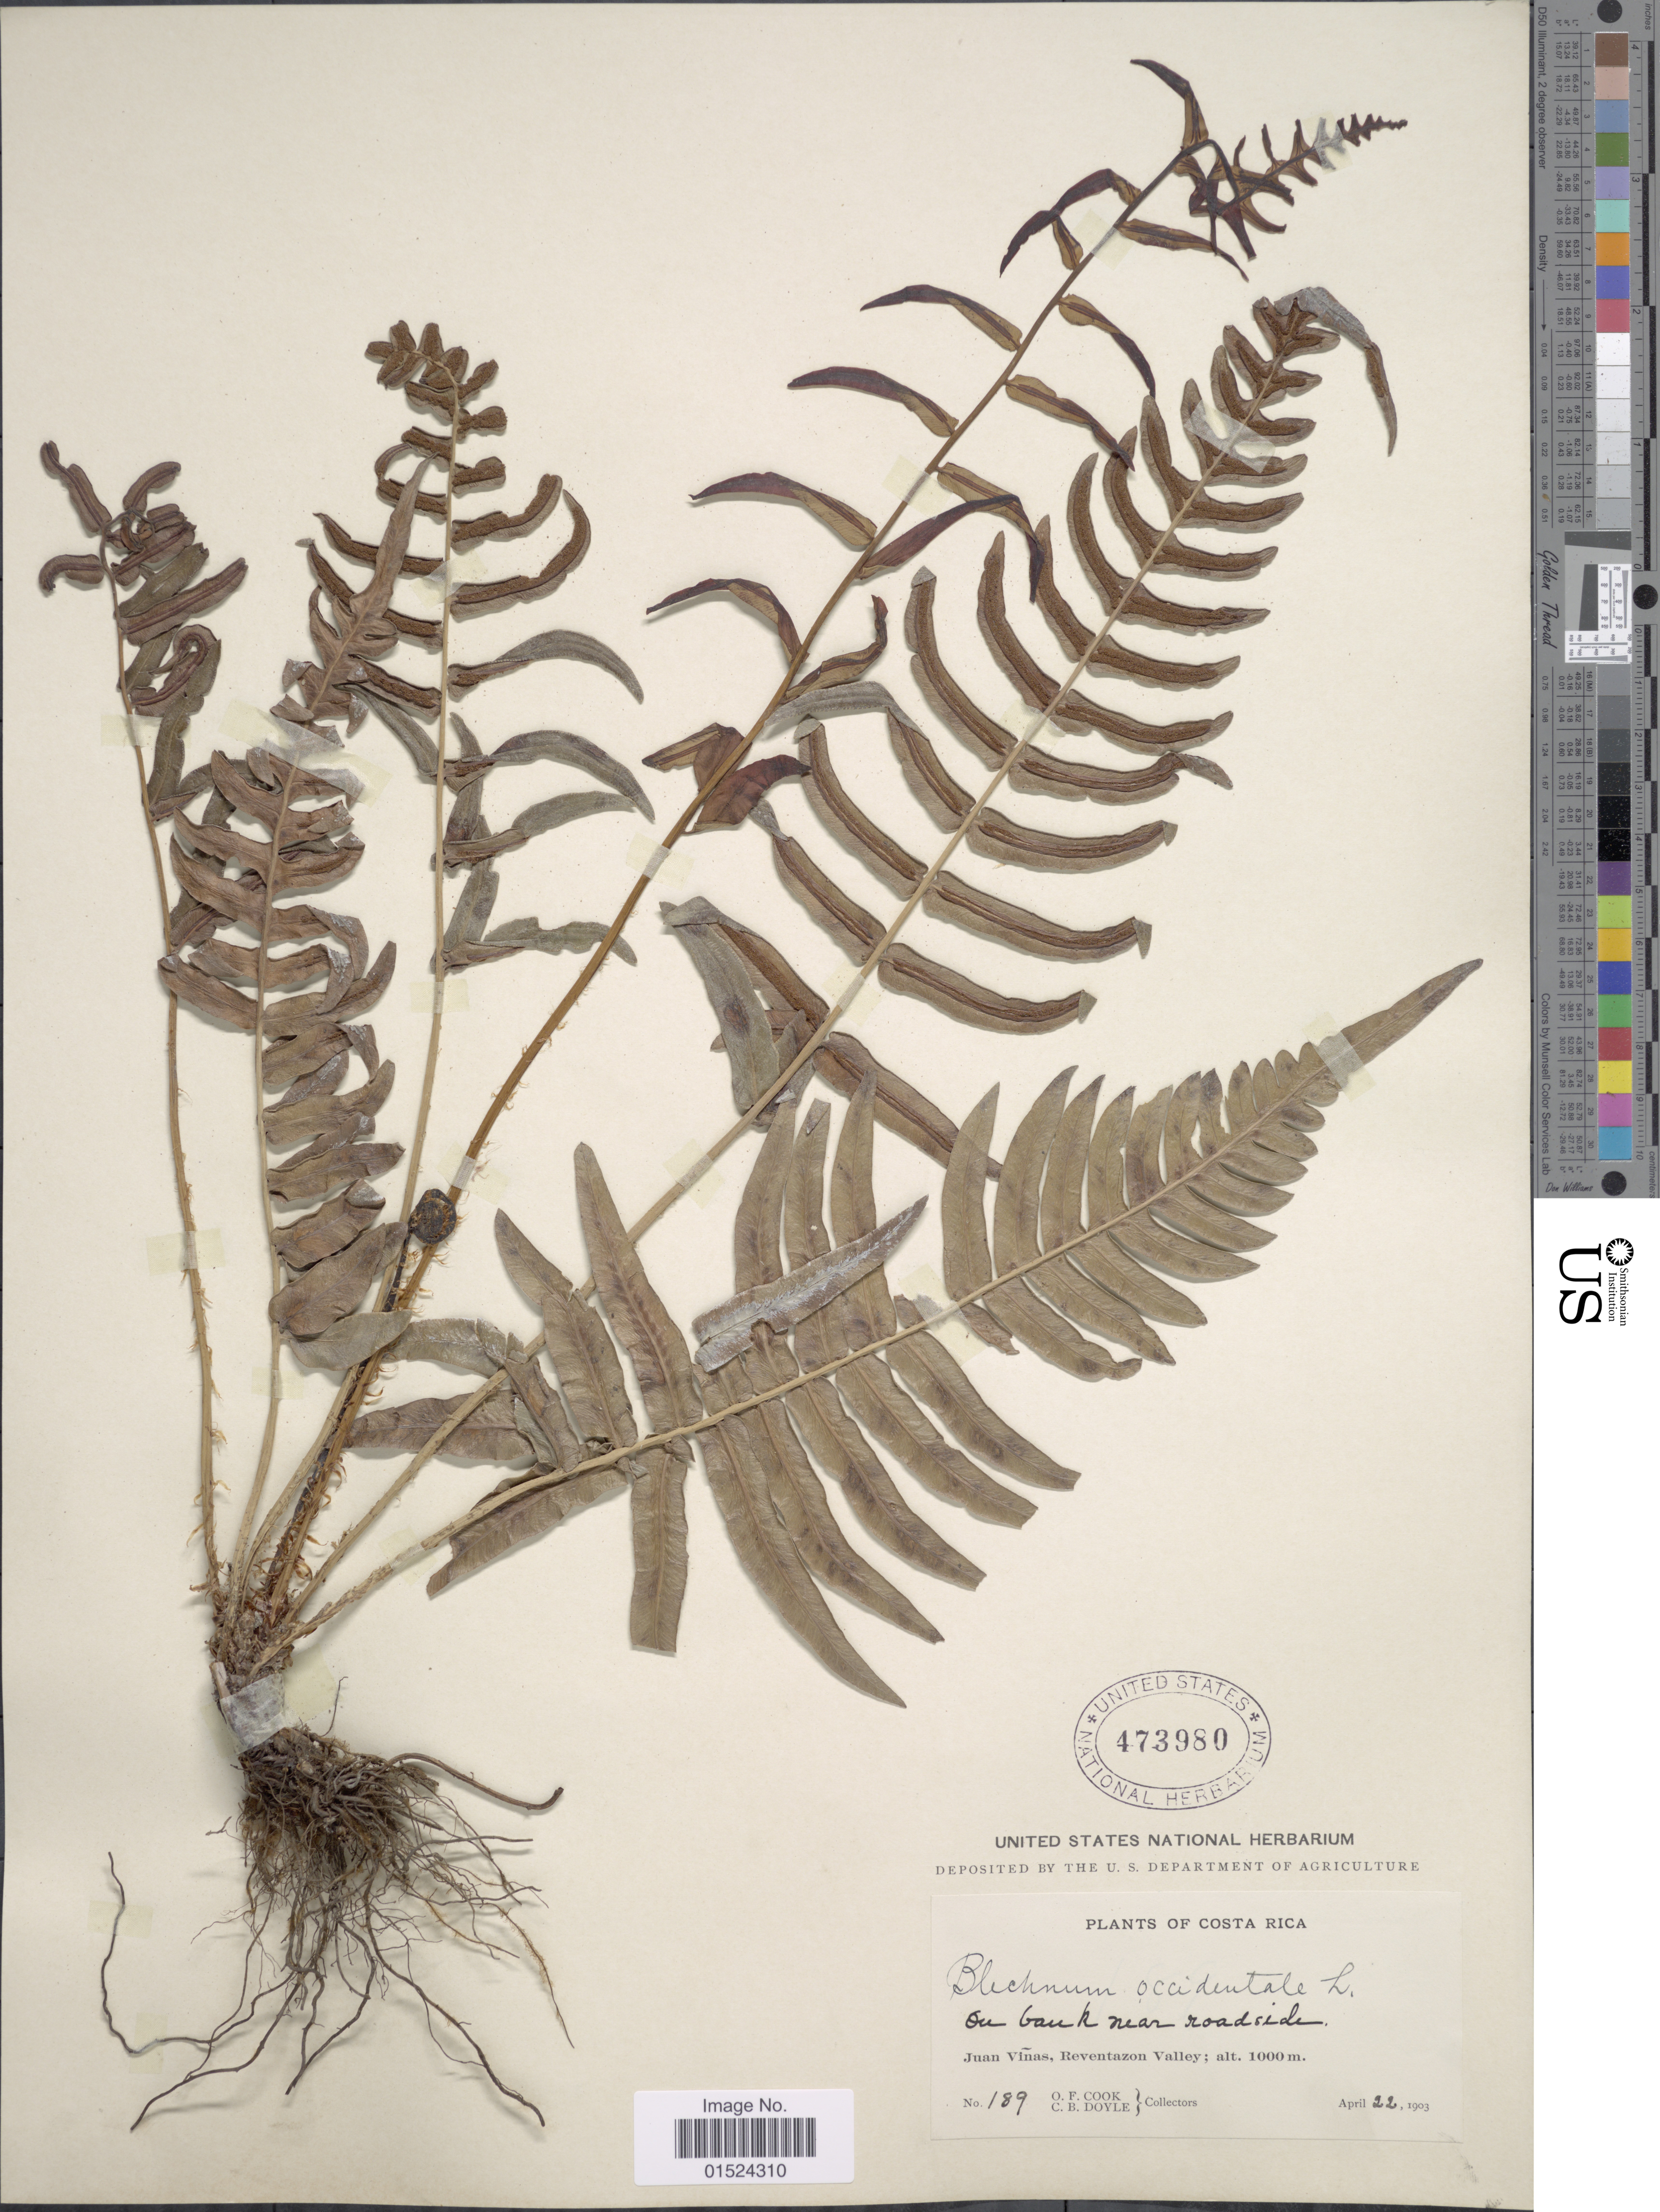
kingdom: Plantae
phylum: Tracheophyta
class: Polypodiopsida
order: Polypodiales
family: Blechnaceae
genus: Blechnum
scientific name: Blechnum occidentale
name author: L.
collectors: O. F. Cook & C. Doyle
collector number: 189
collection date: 1903-04-22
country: Costa Rica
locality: Juan Viñas, Reventazon Valley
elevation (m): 1000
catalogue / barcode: US 473980